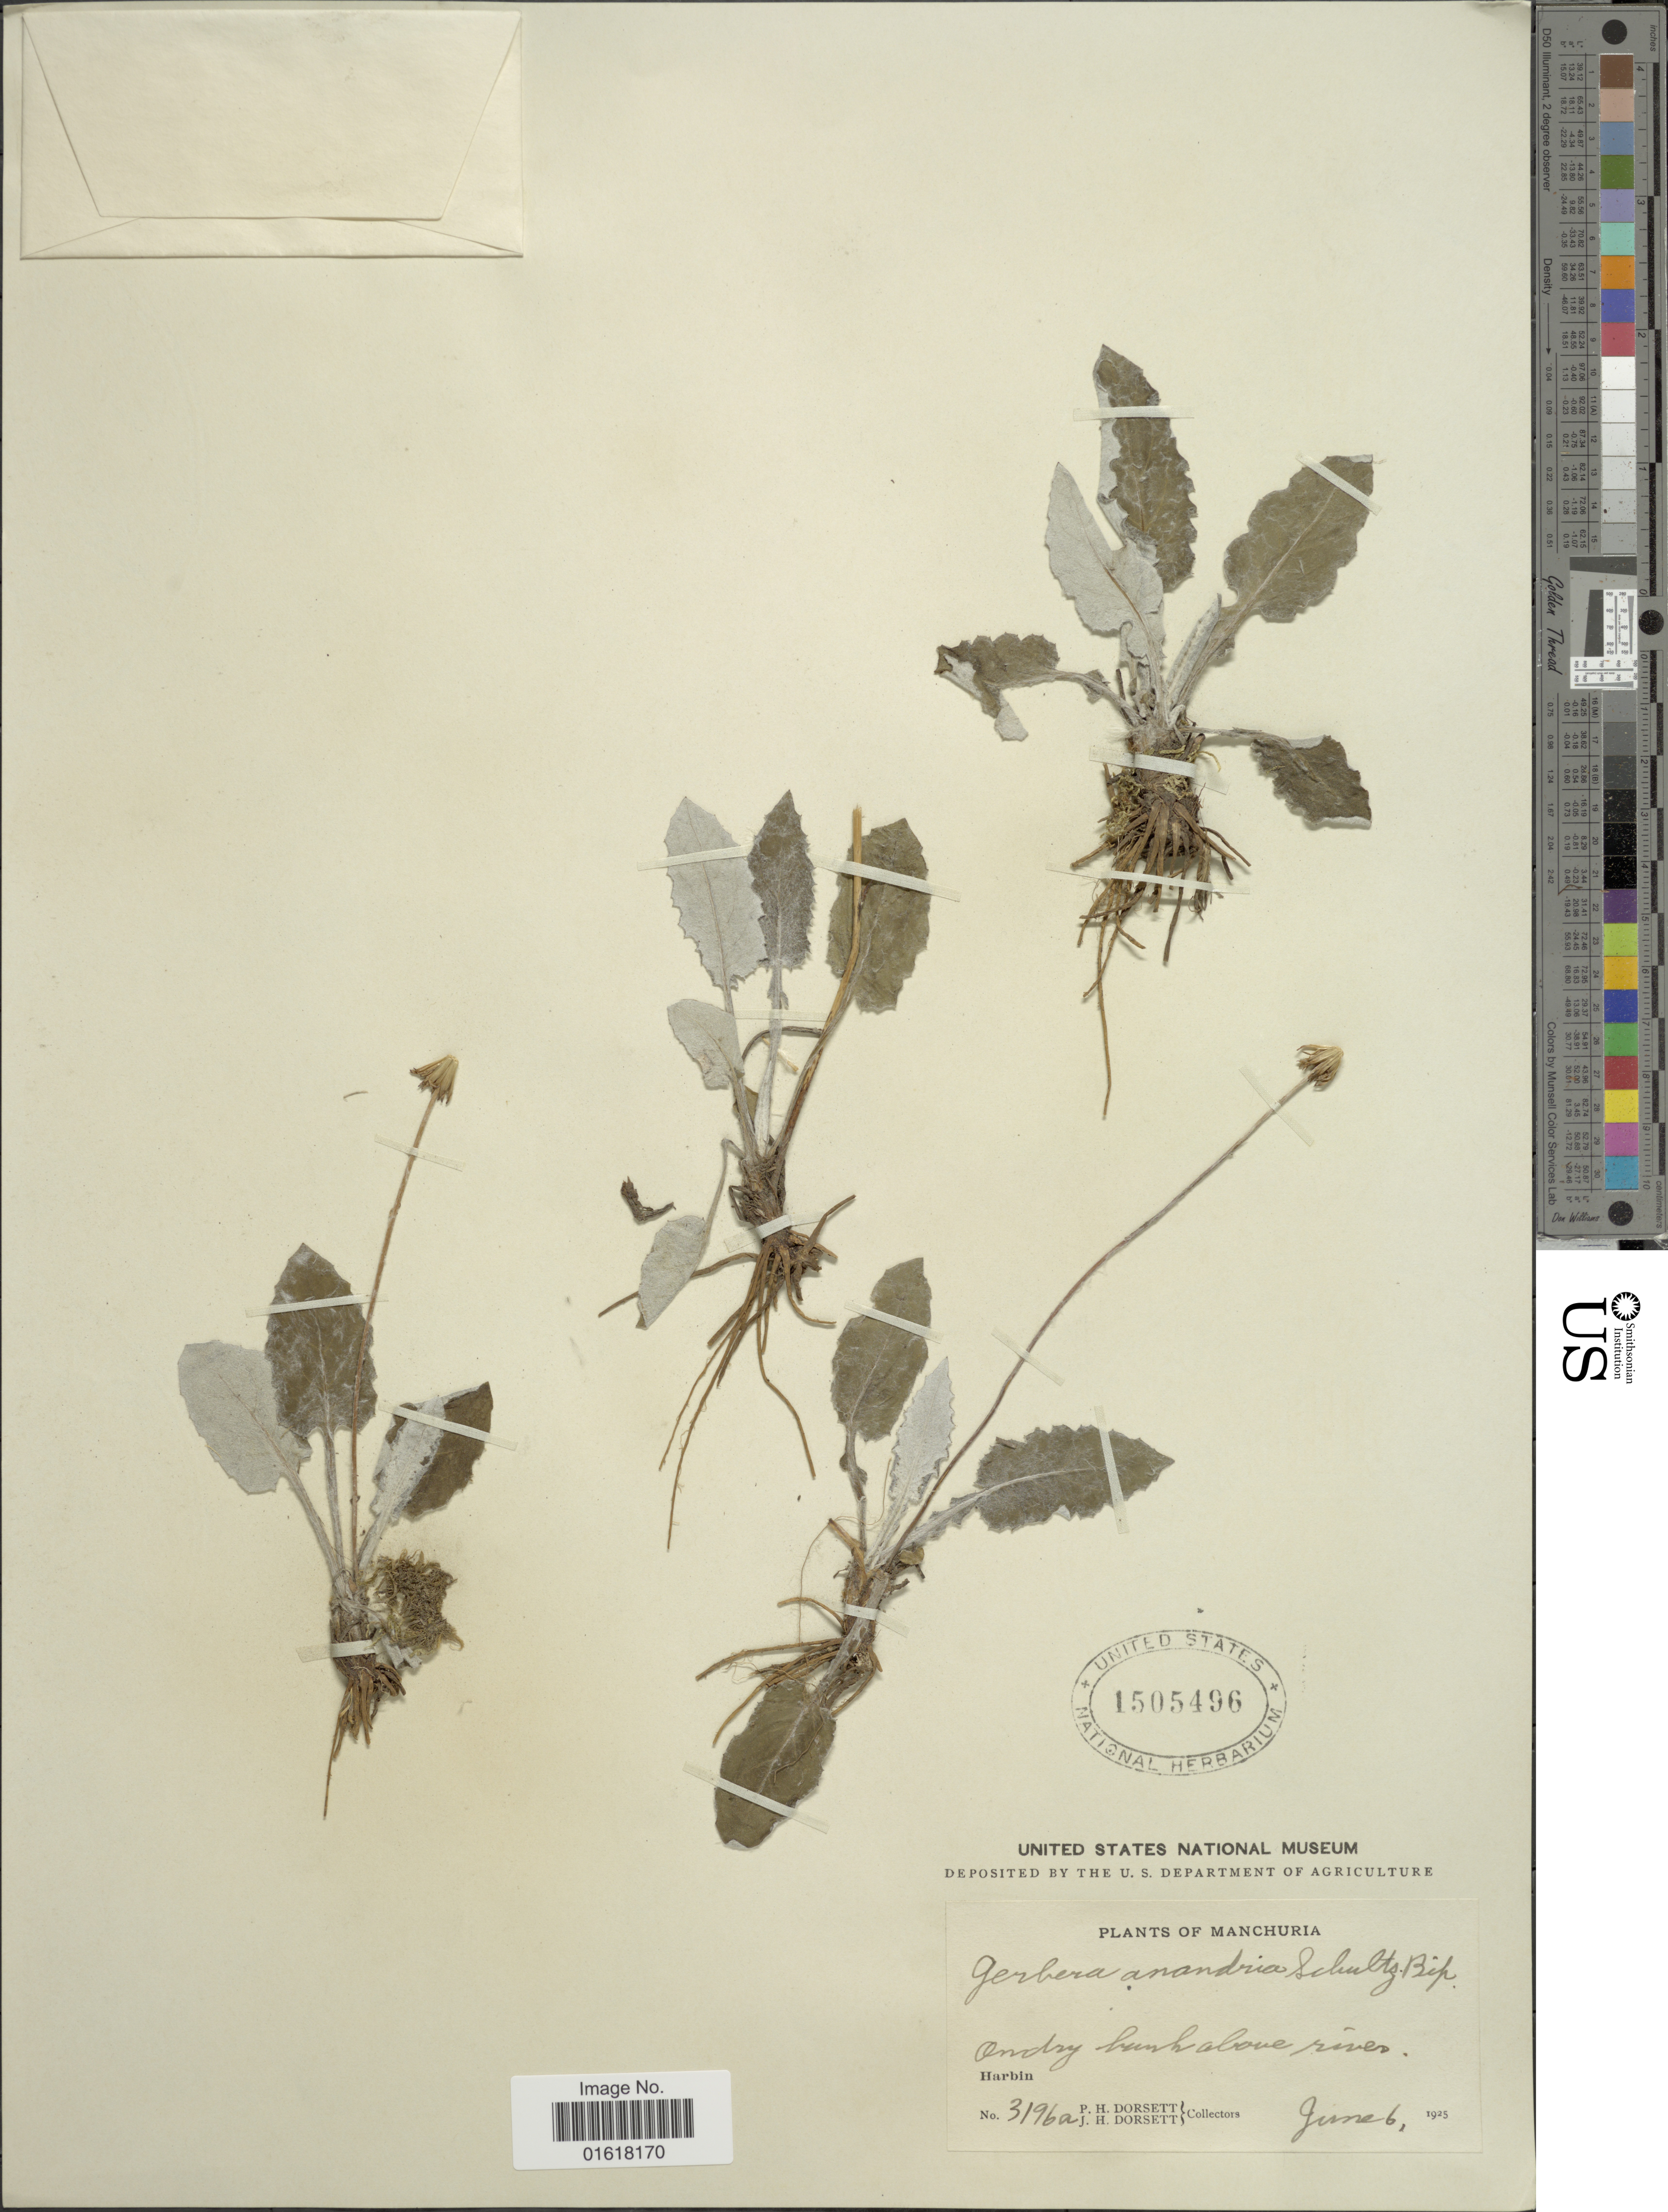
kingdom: Plantae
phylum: Tracheophyta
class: Magnoliopsida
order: Asterales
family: Asteraceae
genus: Leibnitzia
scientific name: Leibnitzia anandria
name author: (L.) Nakai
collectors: P. H. Dorsett & J. Dorsett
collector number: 31964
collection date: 1925-06-06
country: China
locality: Manchuria. Harbin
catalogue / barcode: US 1505496